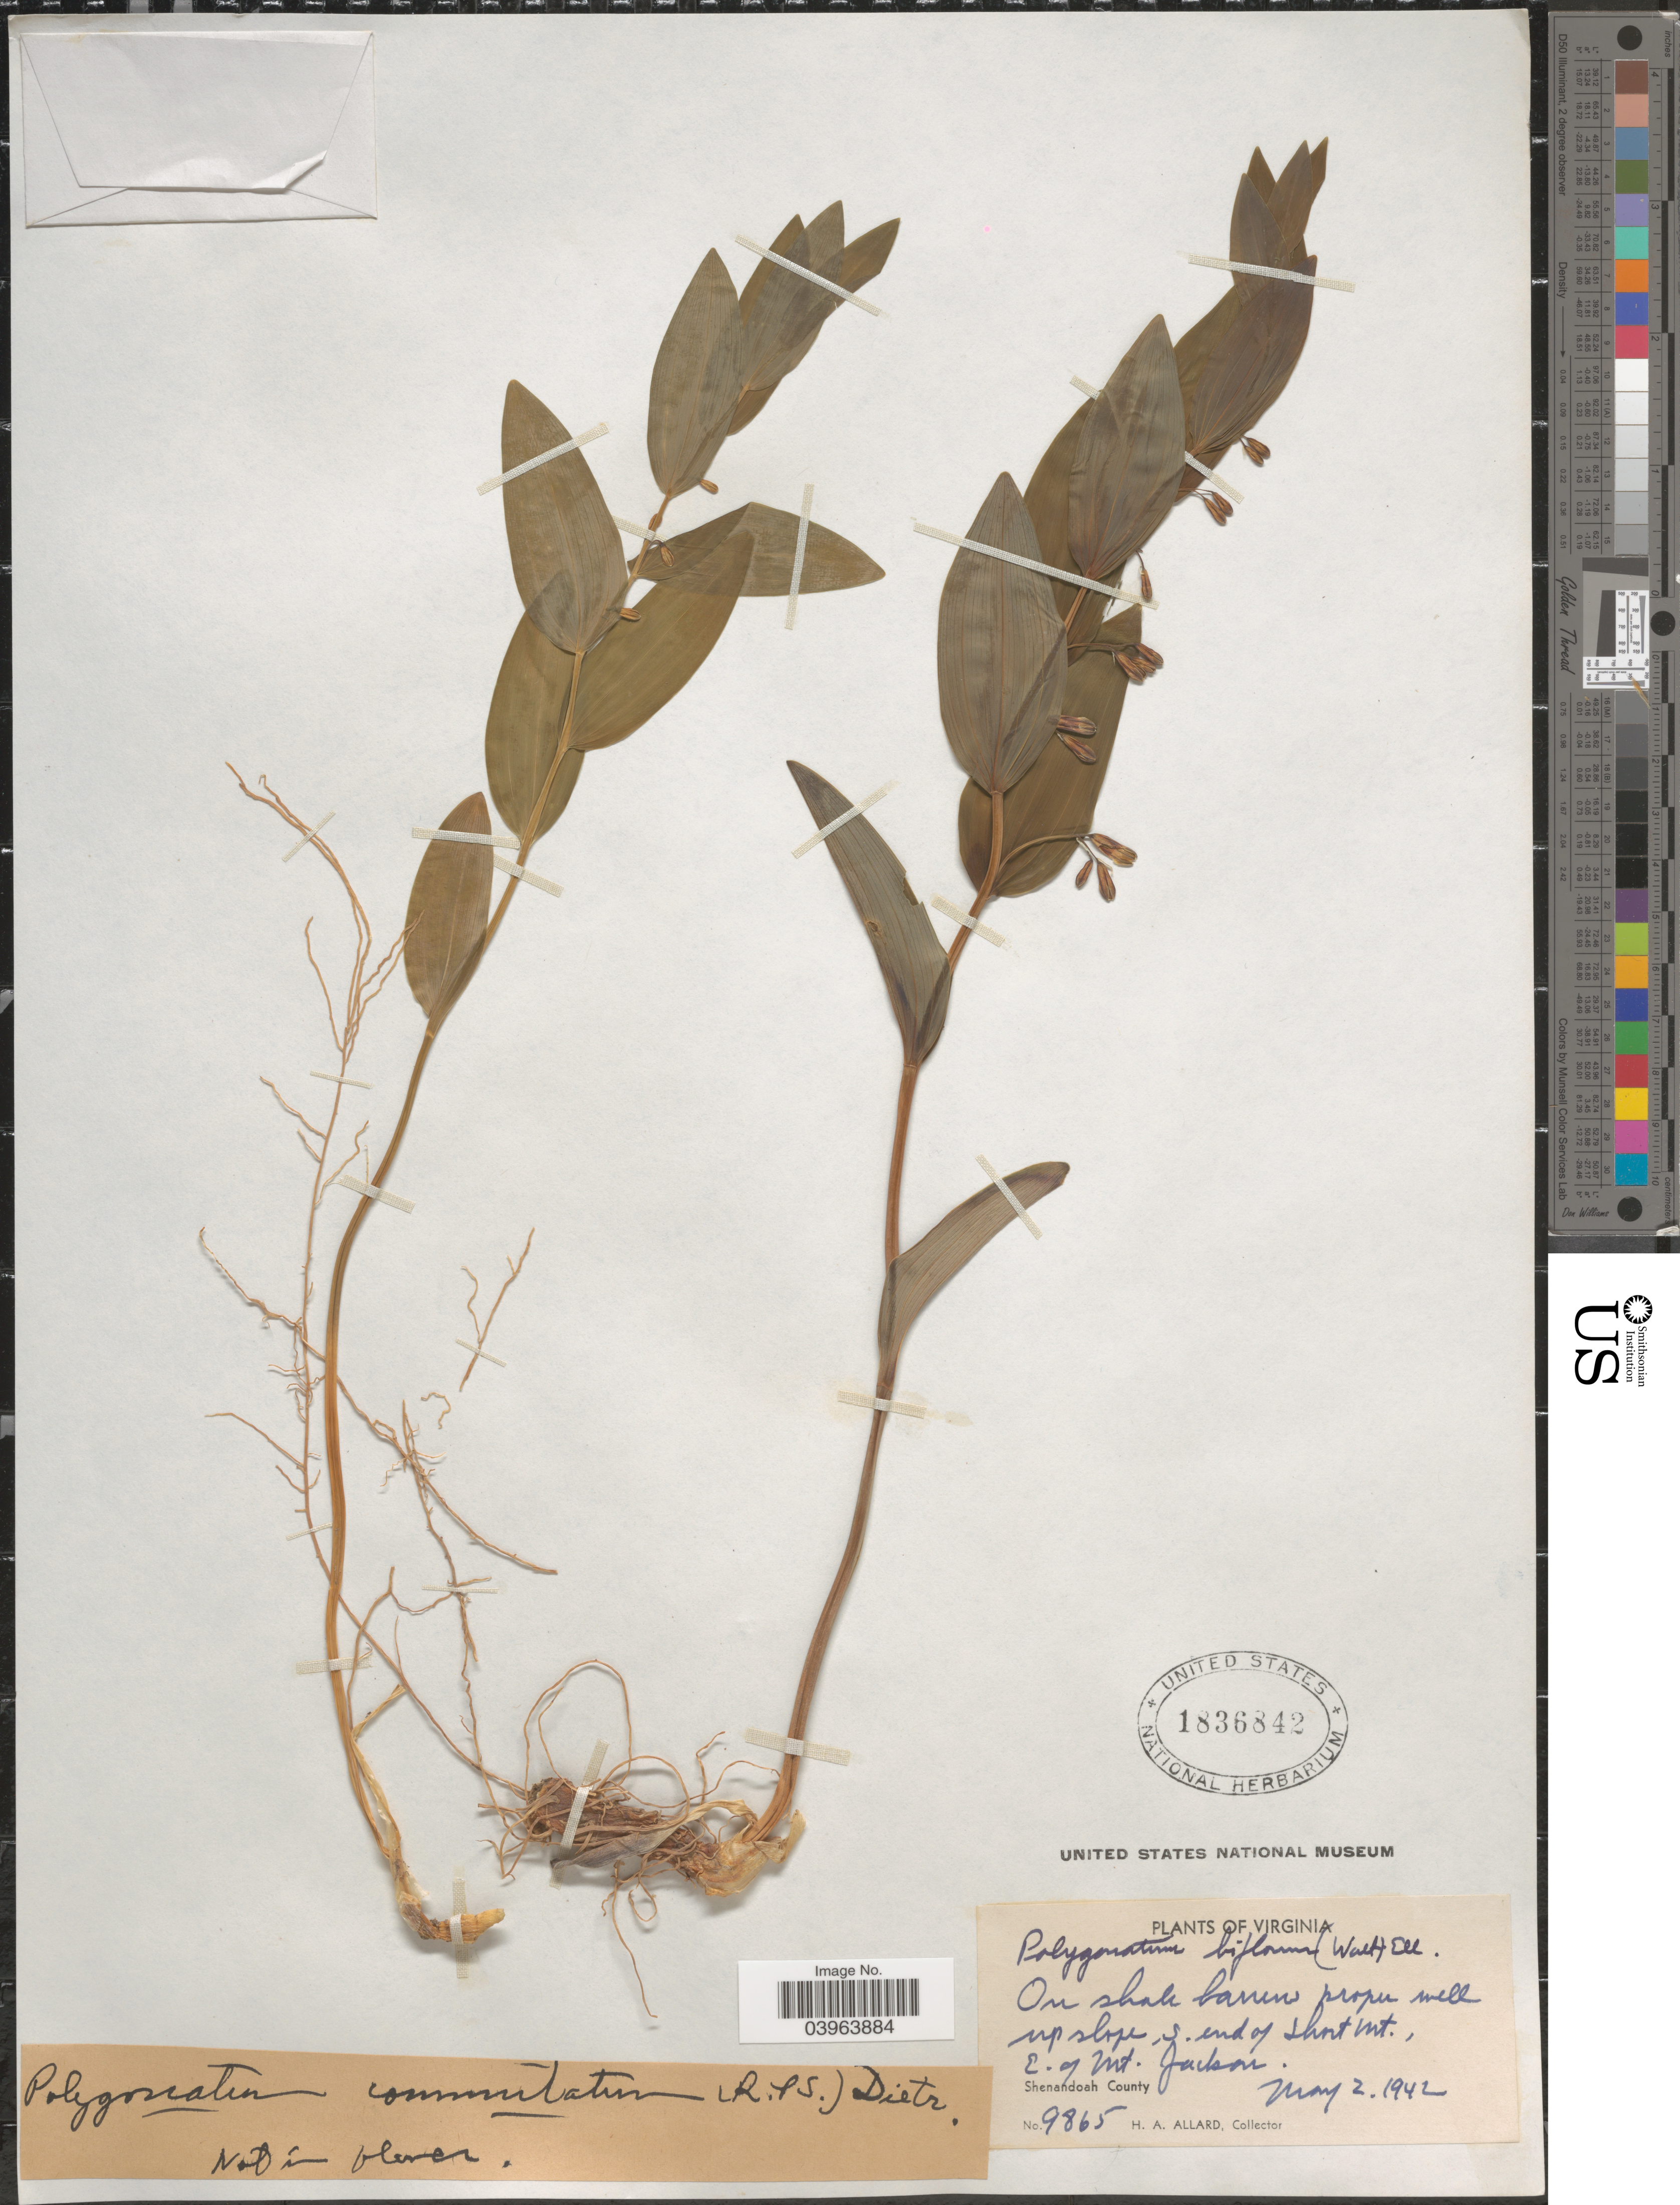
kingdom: Plantae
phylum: Tracheophyta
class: Liliopsida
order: Asparagales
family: Asparagaceae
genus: Polygonatum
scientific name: Polygonatum commutatum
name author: (Schult. f.) A. Dietr.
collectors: H. A. Allard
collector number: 9865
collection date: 1942-05-02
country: United States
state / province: Virginia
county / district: Shenandoah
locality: On shale barrens proper well up slope S. end of Short Mt., E. of Mt. Jackson. Shenandoah County.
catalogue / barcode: US 1836842